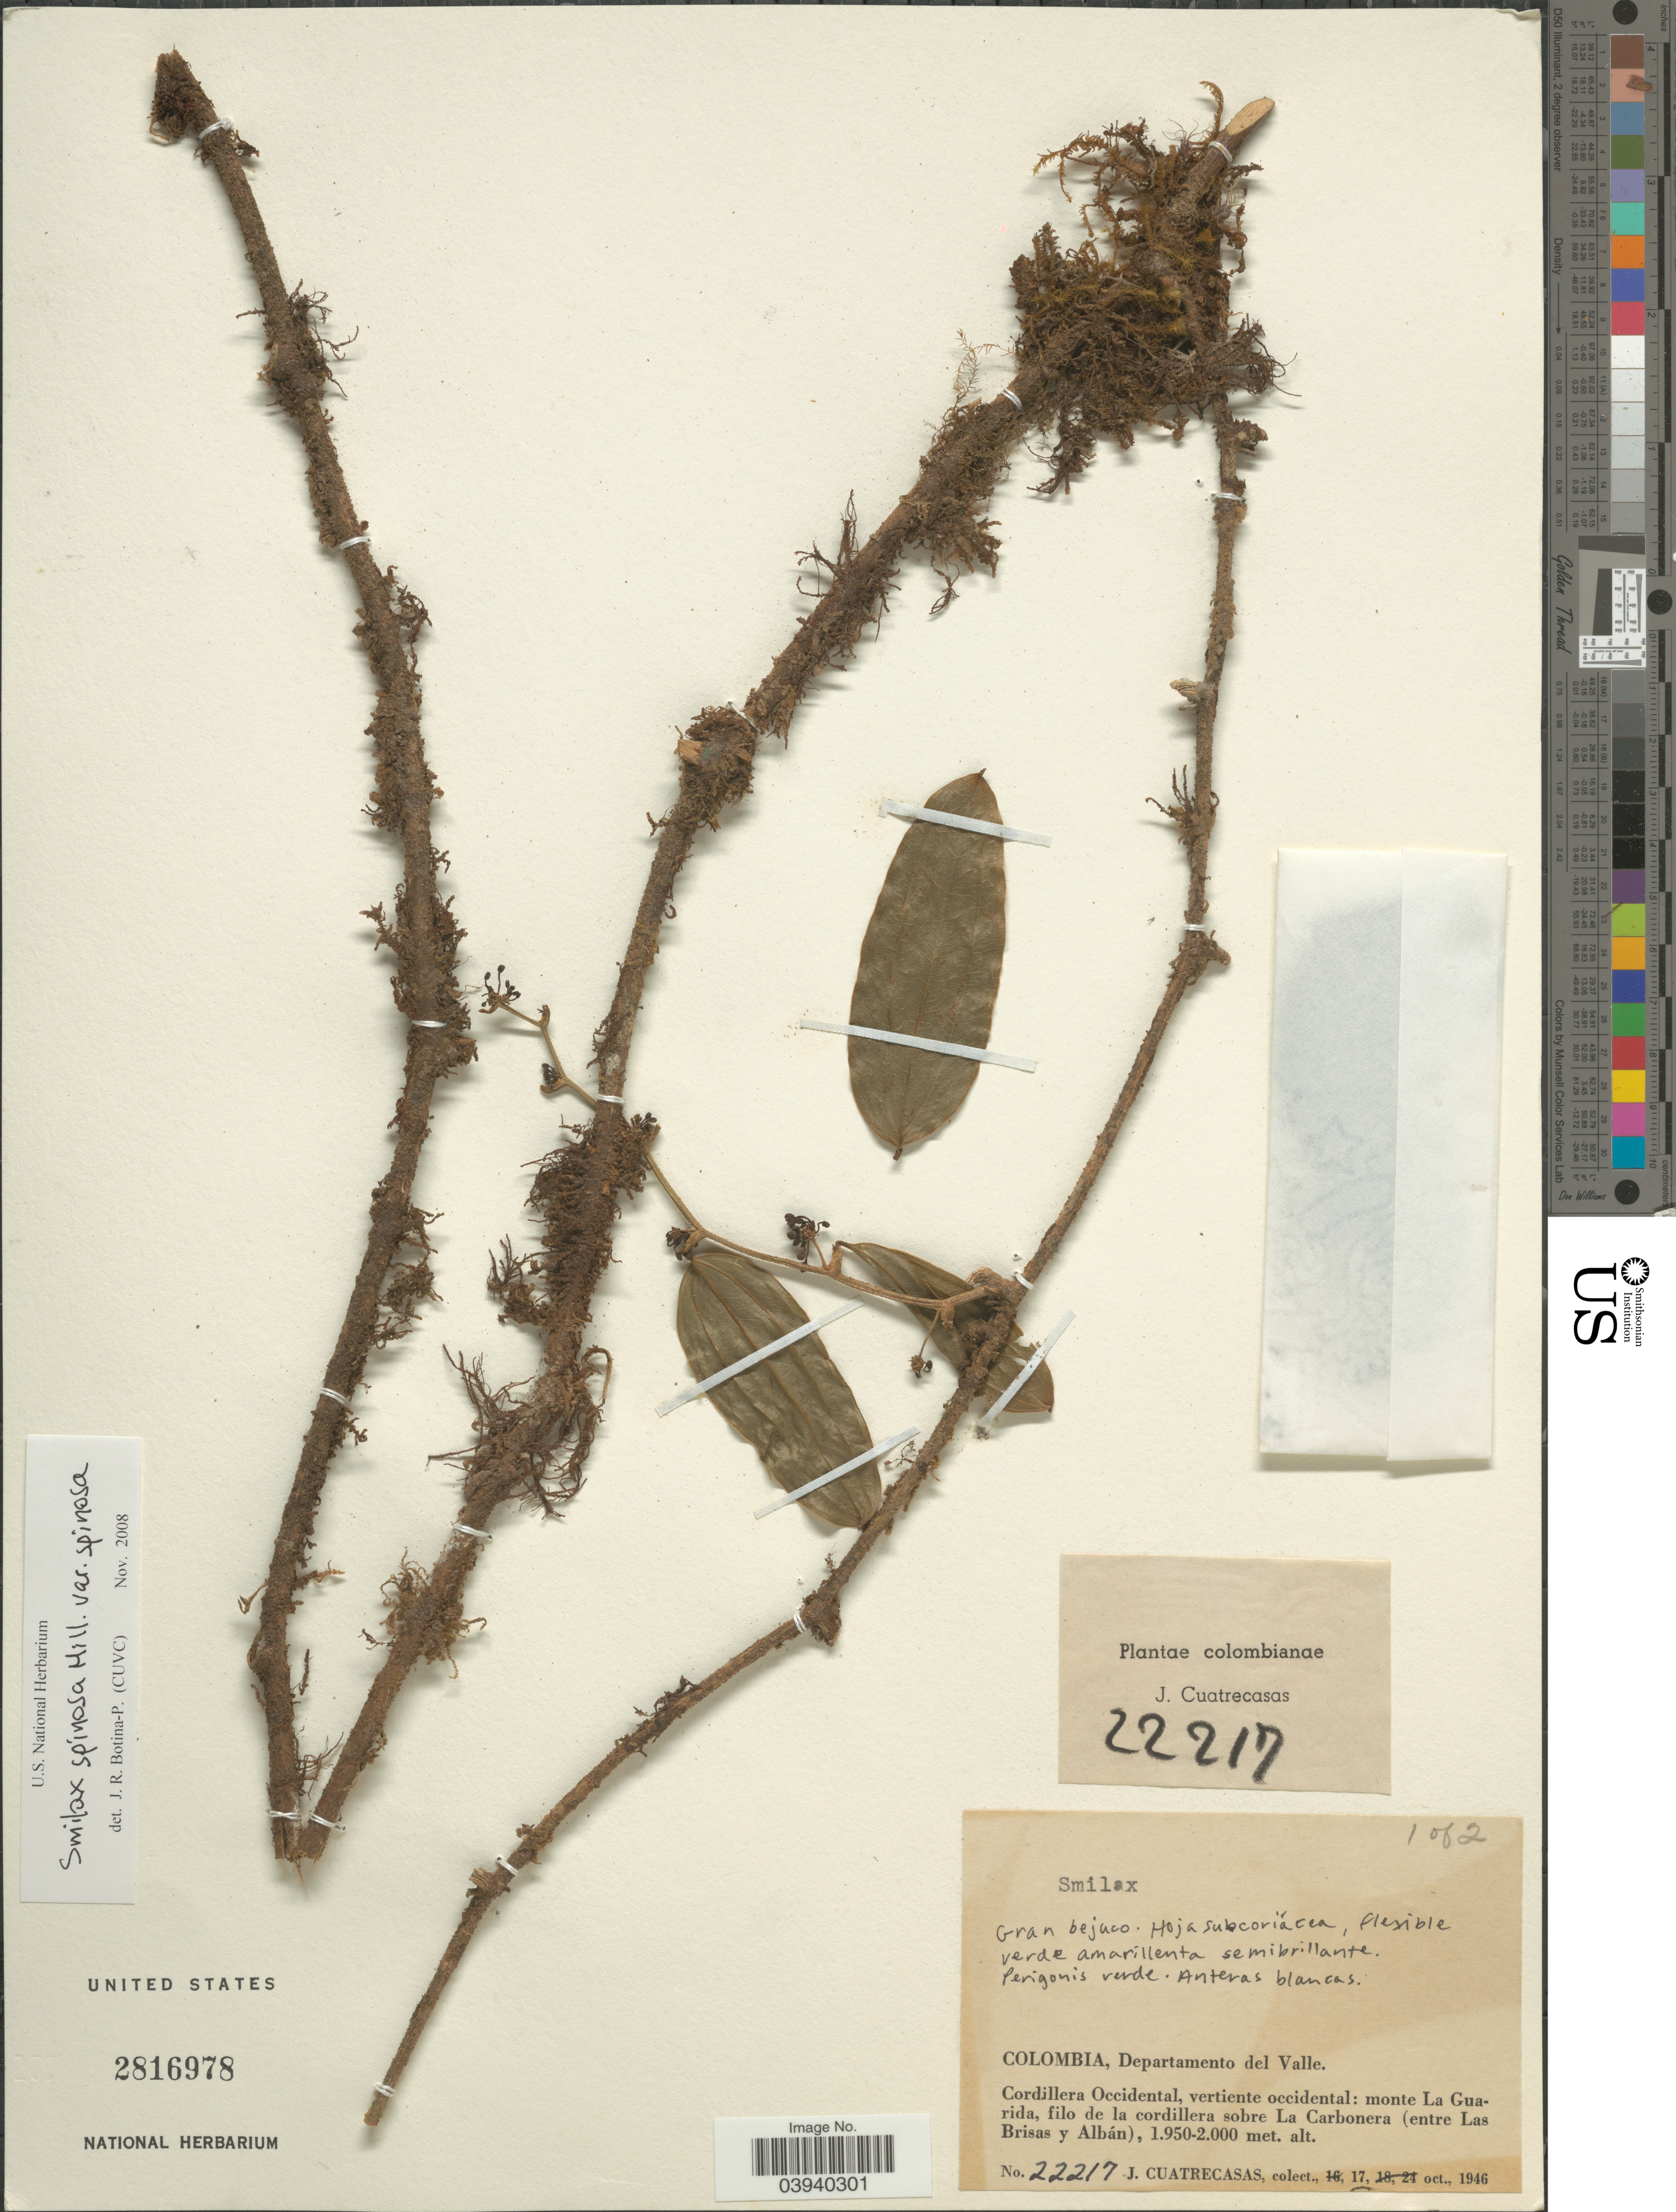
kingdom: Plantae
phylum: Tracheophyta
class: Liliopsida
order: Liliales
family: Smilacaceae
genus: Smilax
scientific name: Smilax spinosa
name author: Mill.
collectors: J. Cuatrecasas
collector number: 22217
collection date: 1946-10-17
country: Colombia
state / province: Valle del Cauca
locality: Departamento del Valle. Cordillera Occidental, vertiente occidental: monte La Guarida, filo de la cordillera sobre La Carbonera (entre Las Brisas y Albán).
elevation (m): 1950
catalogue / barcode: US 2816978